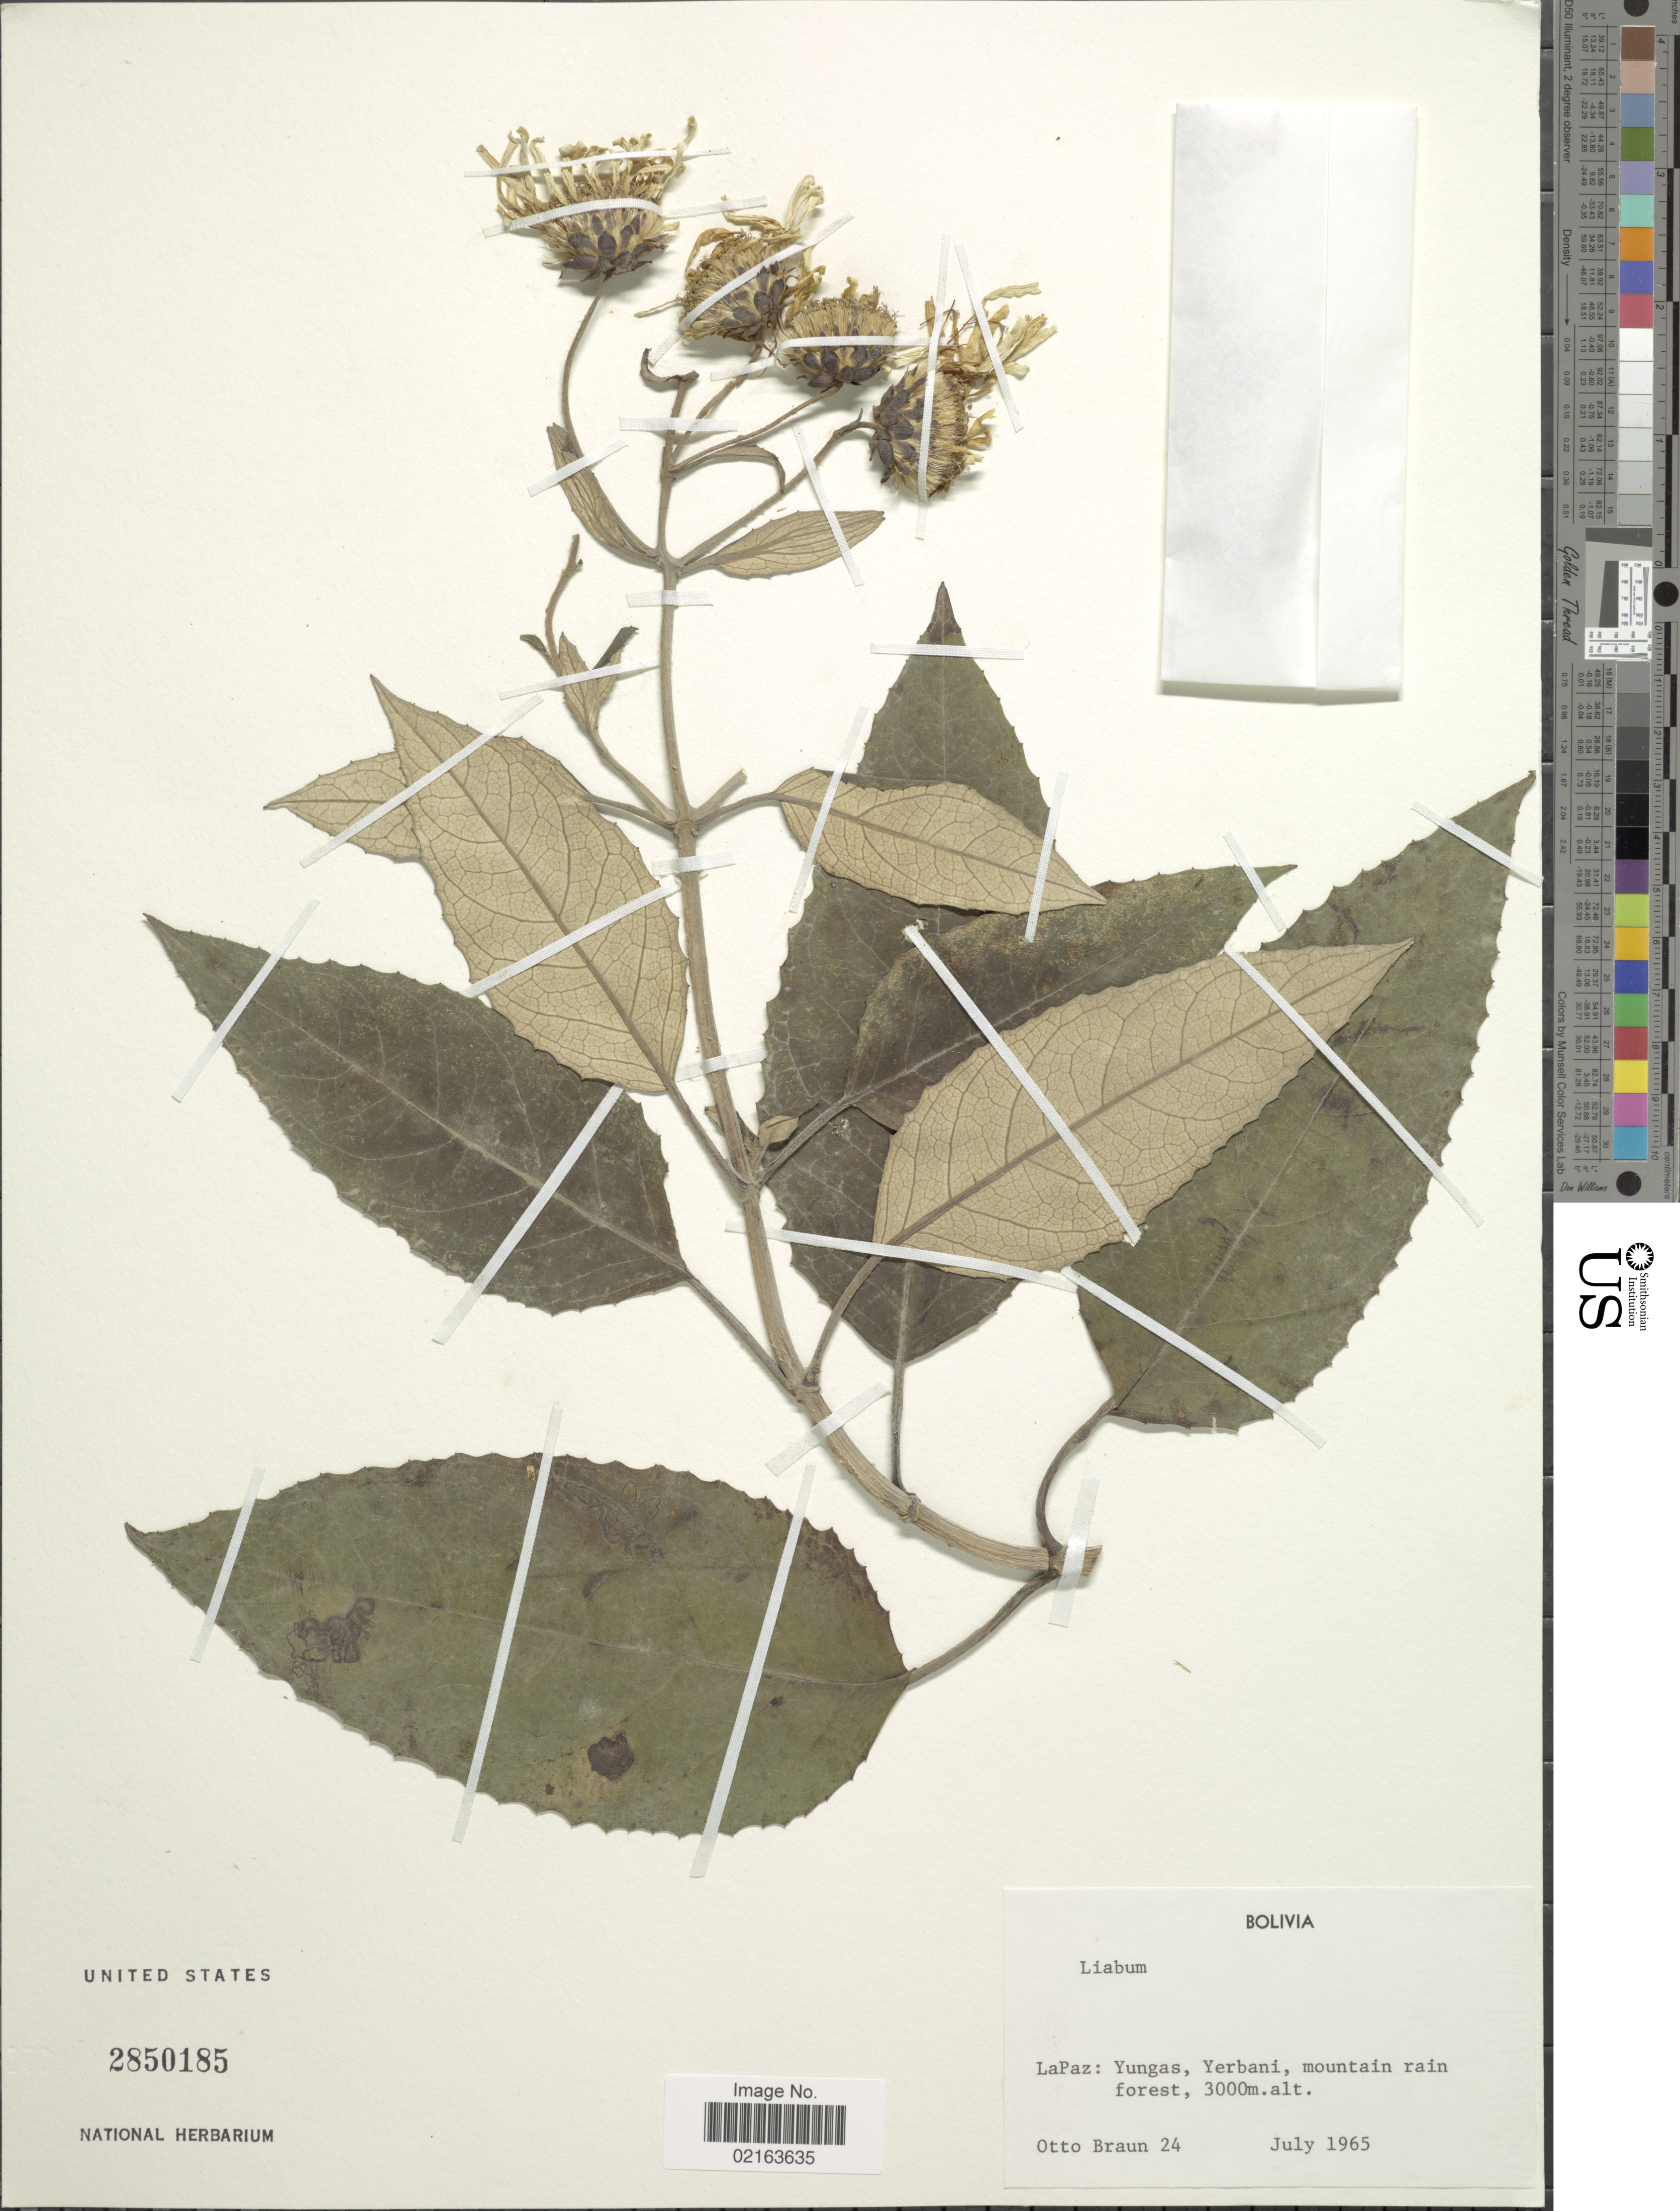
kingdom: Plantae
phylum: Tracheophyta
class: Magnoliopsida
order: Asterales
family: Asteraceae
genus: Munnozia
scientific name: Munnozia foliosa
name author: Rusby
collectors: O. Braun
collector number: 24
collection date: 1965-07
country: Bolivia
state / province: La Paz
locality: LaPaz: Yungas, Yerbani, mountain rain forest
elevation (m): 3000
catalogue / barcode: US 2850185